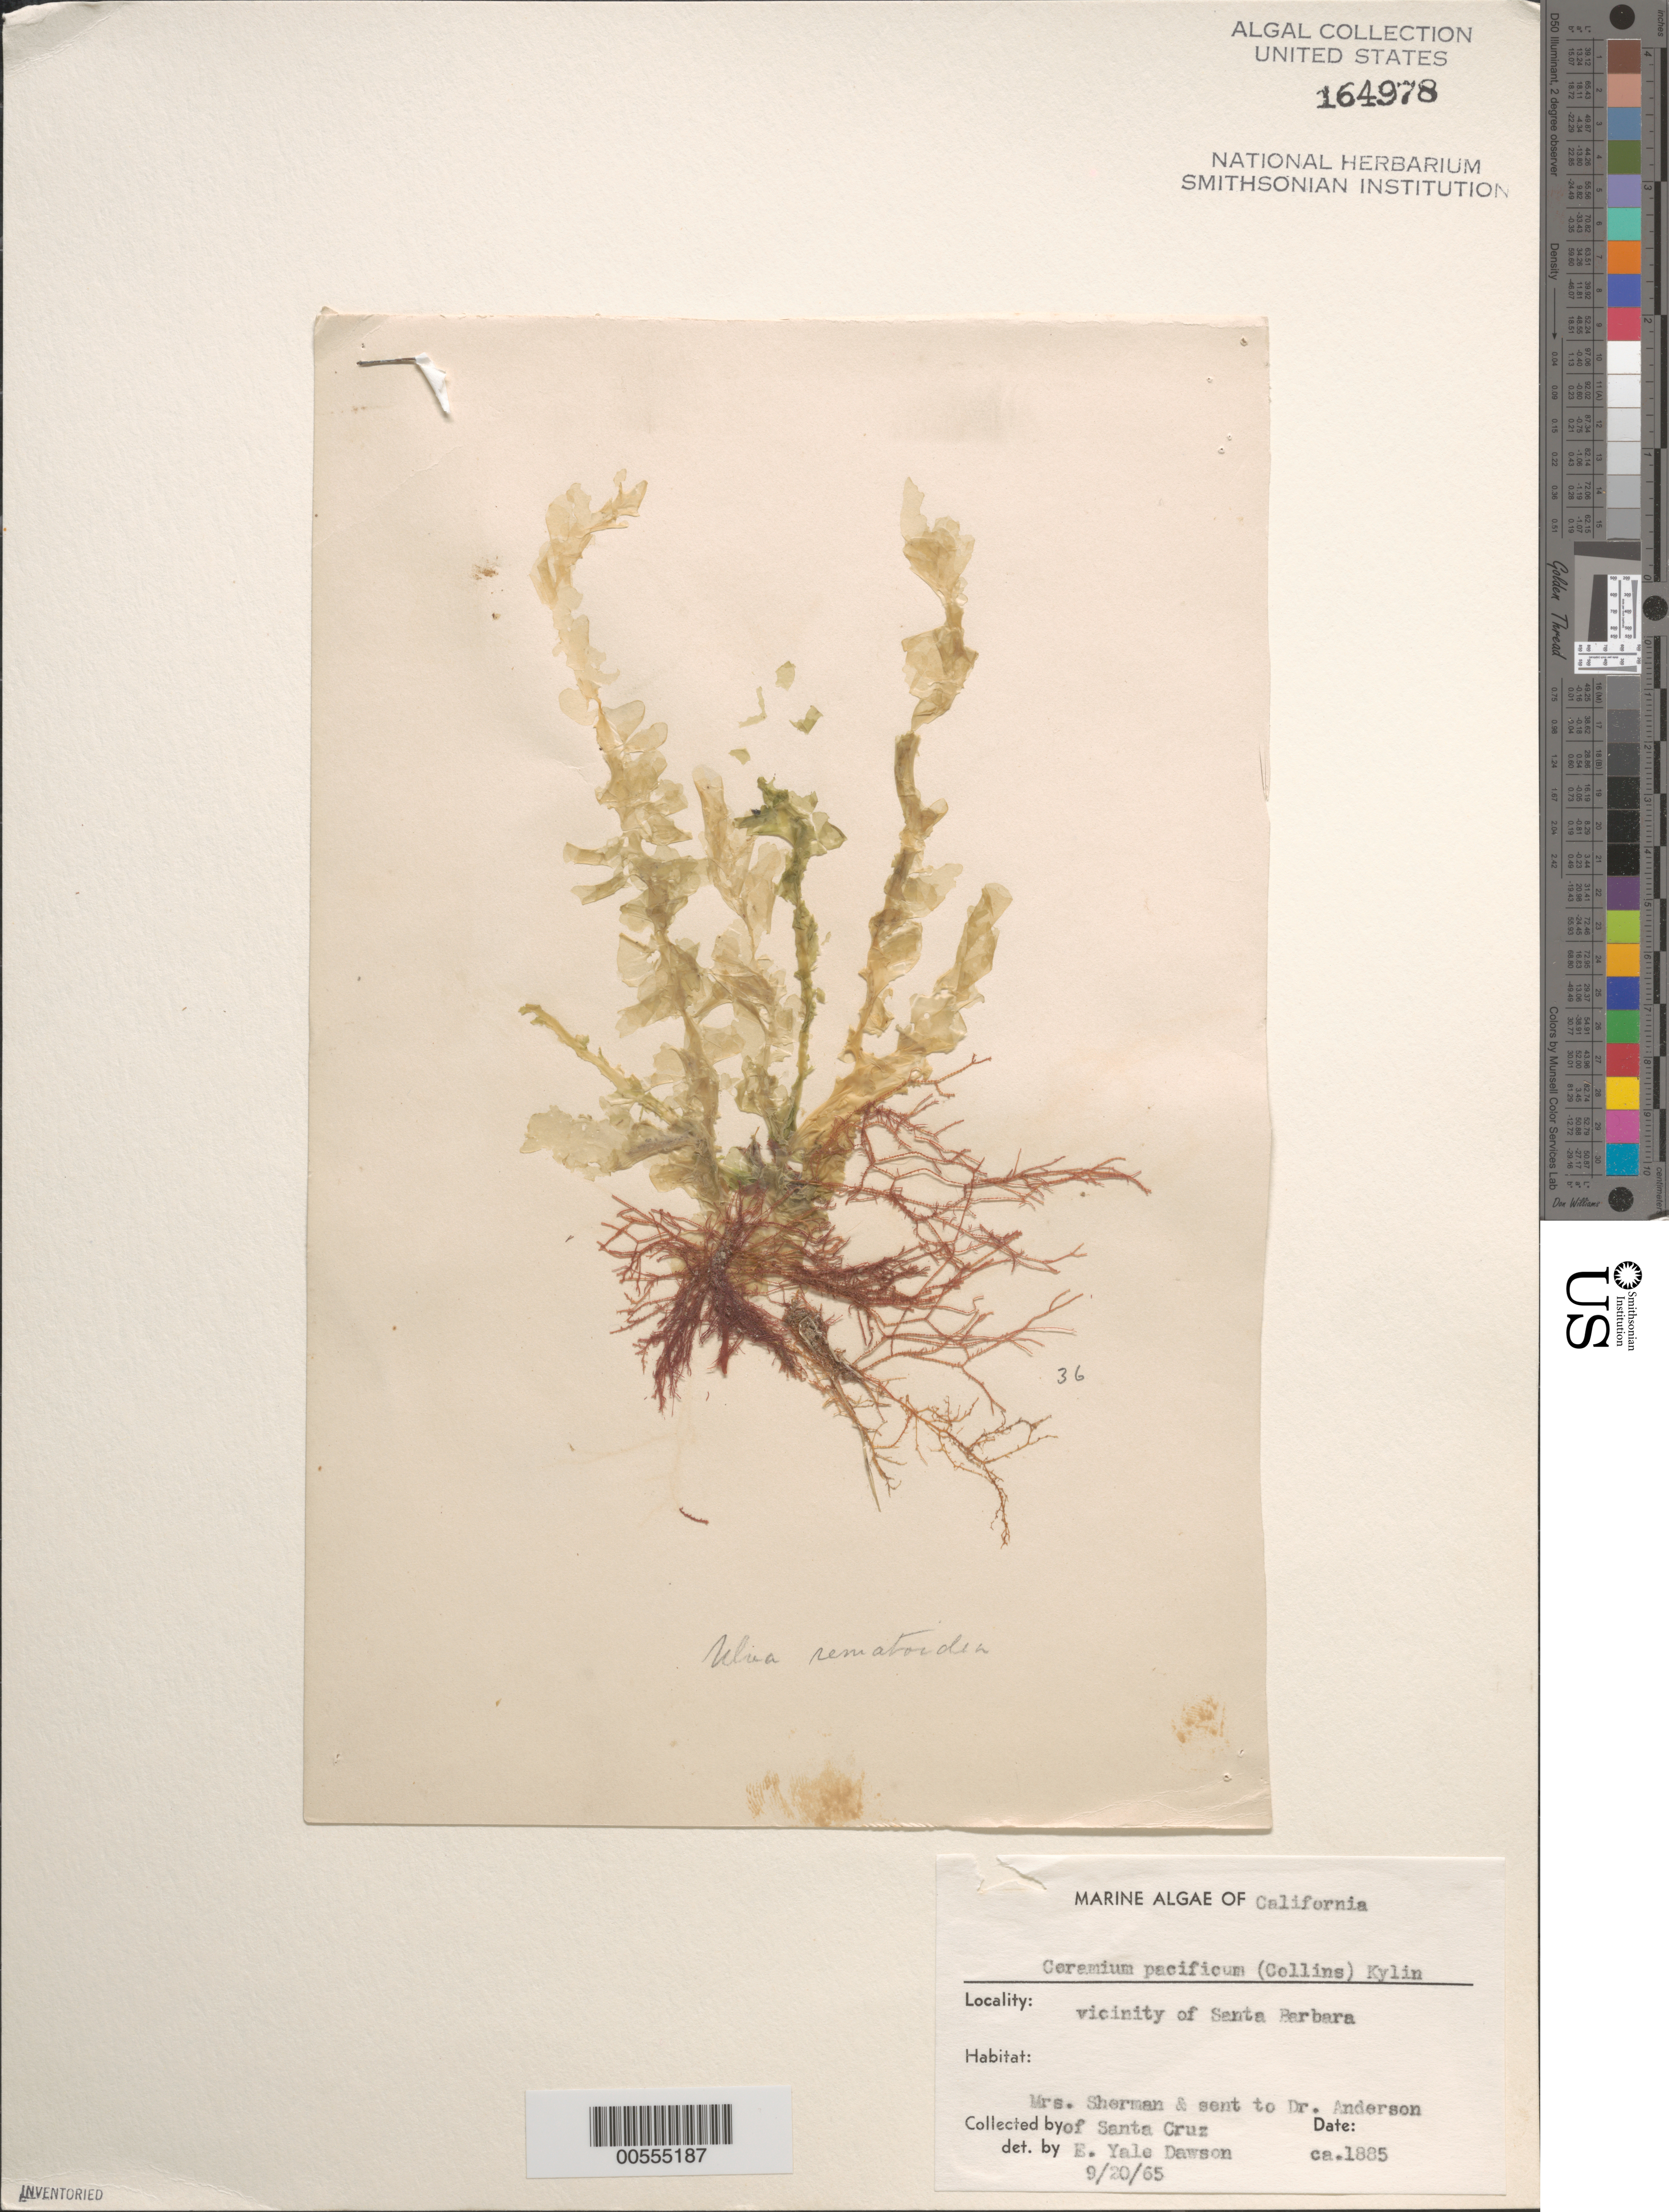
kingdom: Plantae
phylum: Rhodophyta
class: Florideophyceae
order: Ceramiales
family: Ceramiaceae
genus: Ceramium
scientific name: Ceramium pacificum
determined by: Dawson, E. Y.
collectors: M. Sherman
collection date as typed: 1885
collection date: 1885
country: United States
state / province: California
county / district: Santa Barbara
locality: Santa Barbara area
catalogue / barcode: US 164978